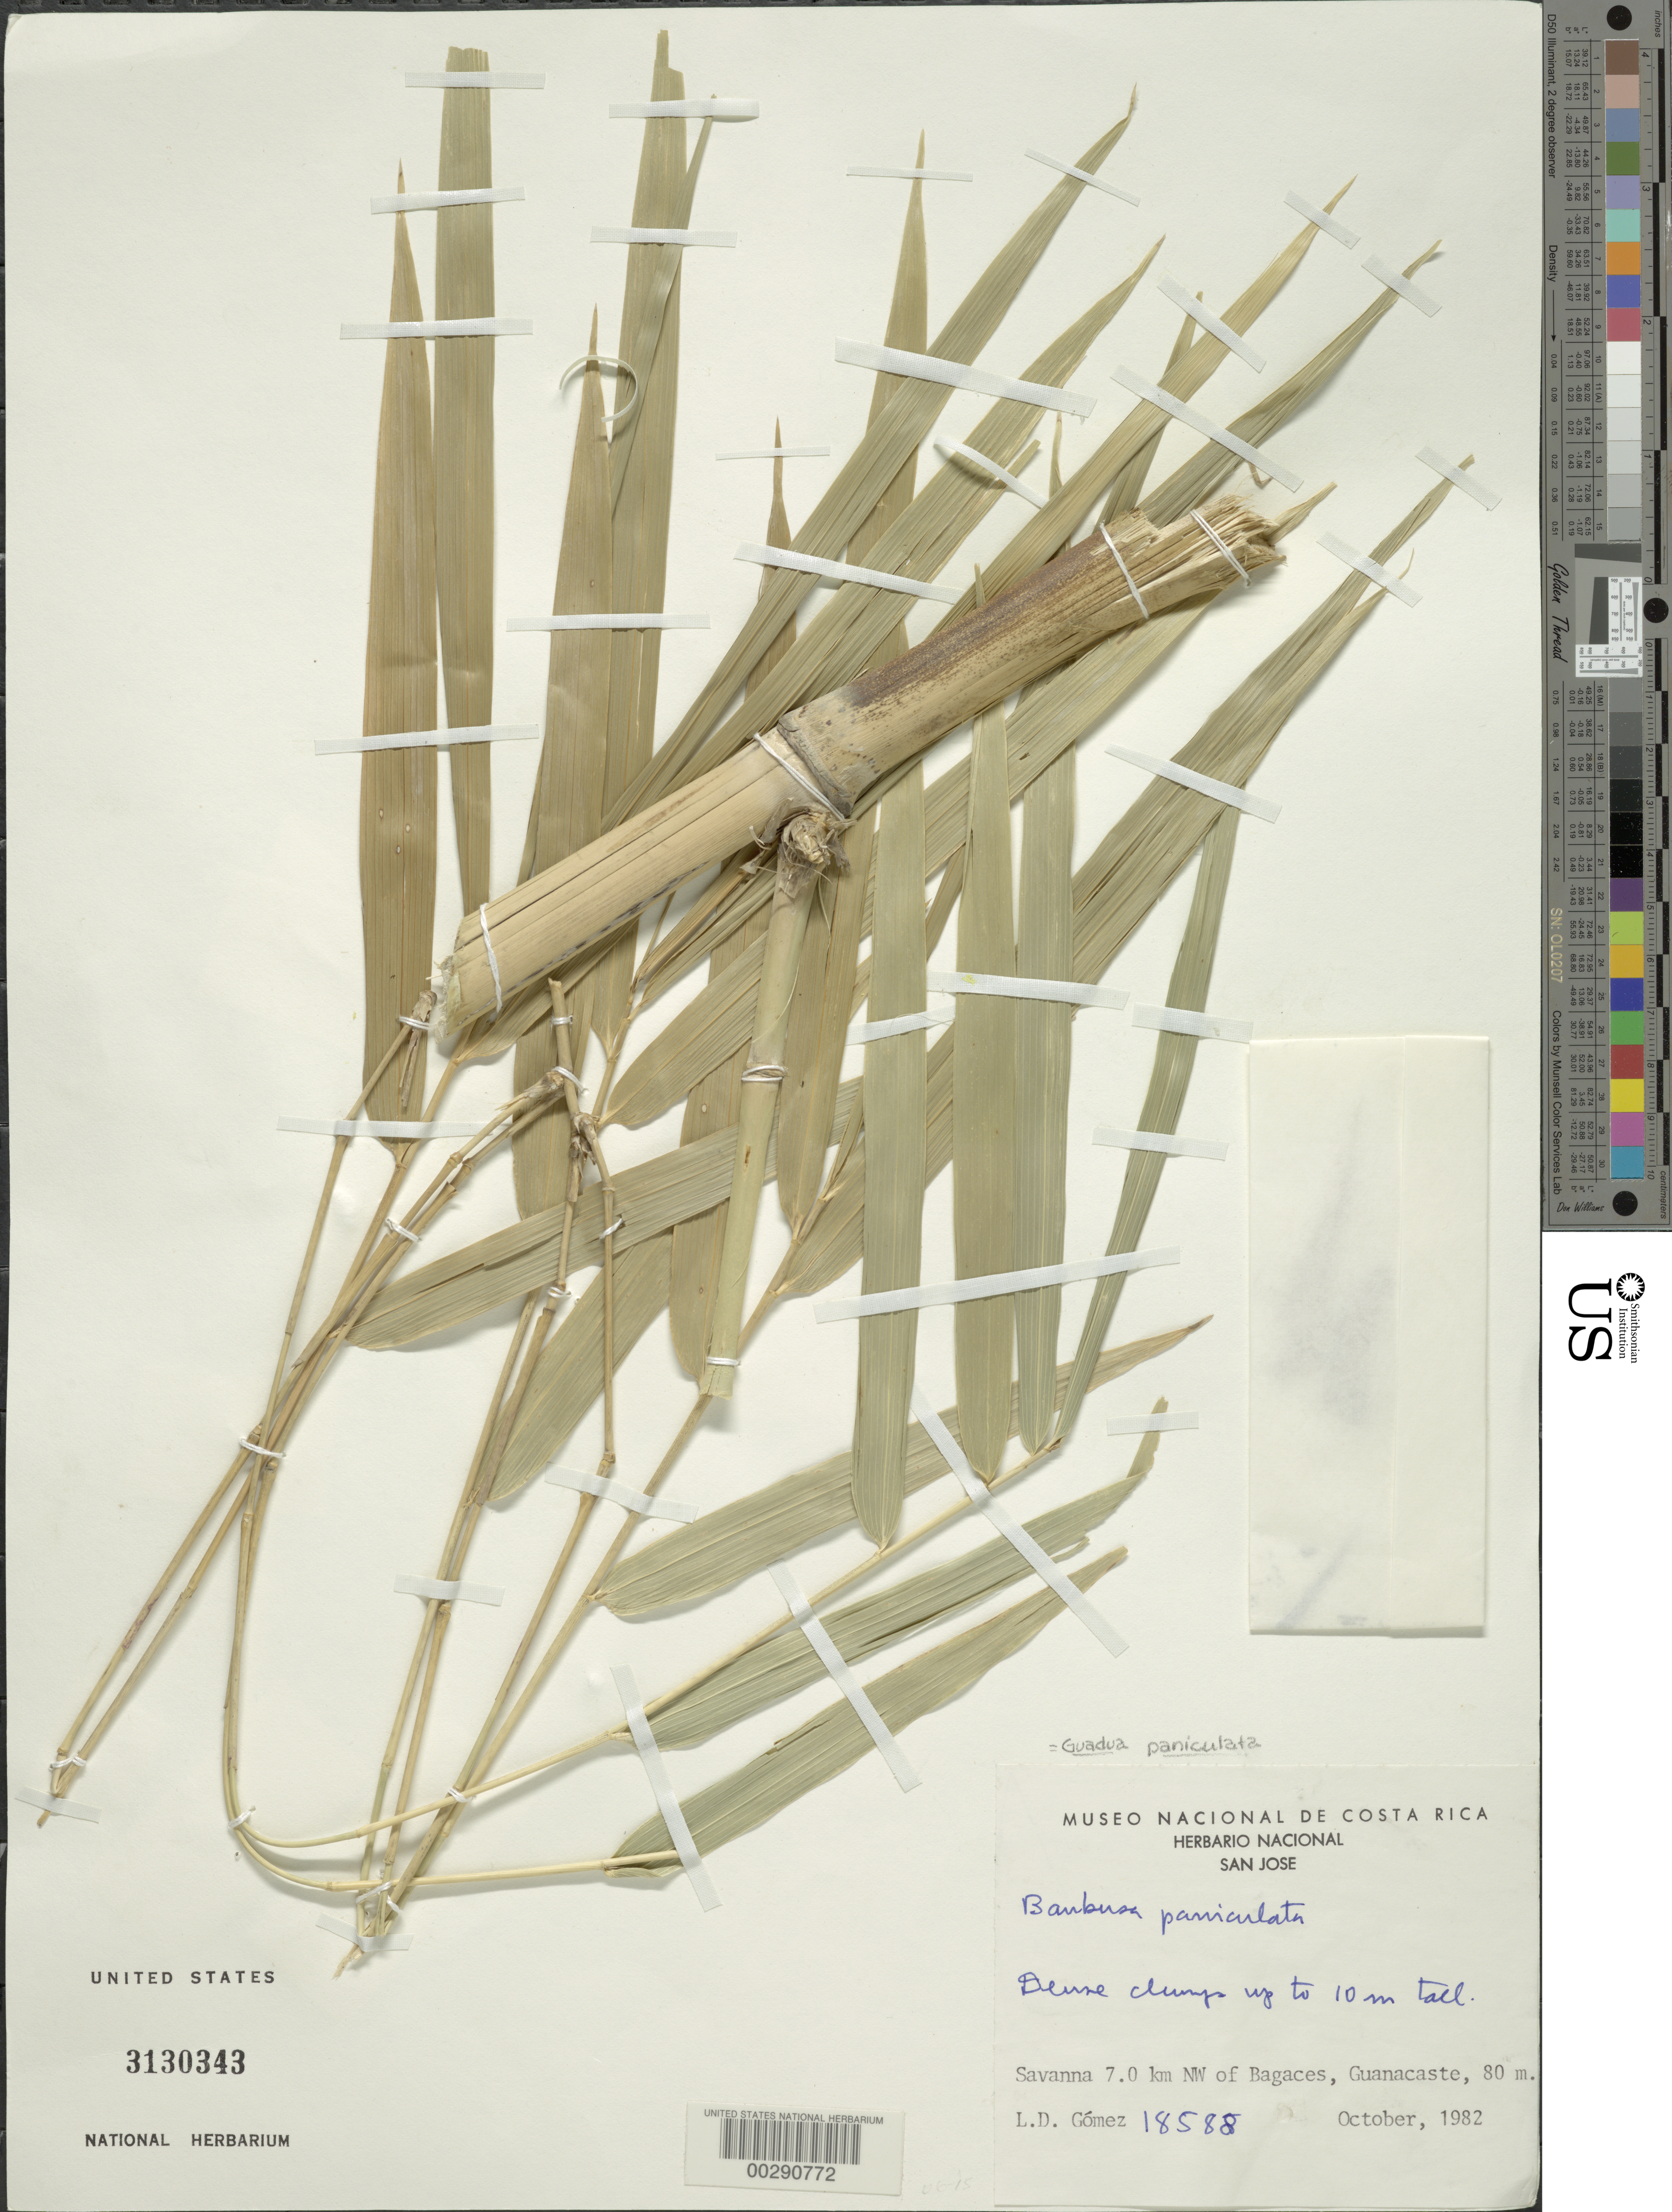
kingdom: Plantae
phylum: Tracheophyta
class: Liliopsida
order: Poales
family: Poaceae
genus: Guadua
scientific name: Guadua refracta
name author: Munro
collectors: L. D. Gómez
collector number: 18588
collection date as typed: Oct 1982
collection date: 1982-10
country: Costa Rica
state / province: Guanacaste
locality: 7 km NW of Bagaces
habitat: Savanna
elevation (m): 80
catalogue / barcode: US 3130343